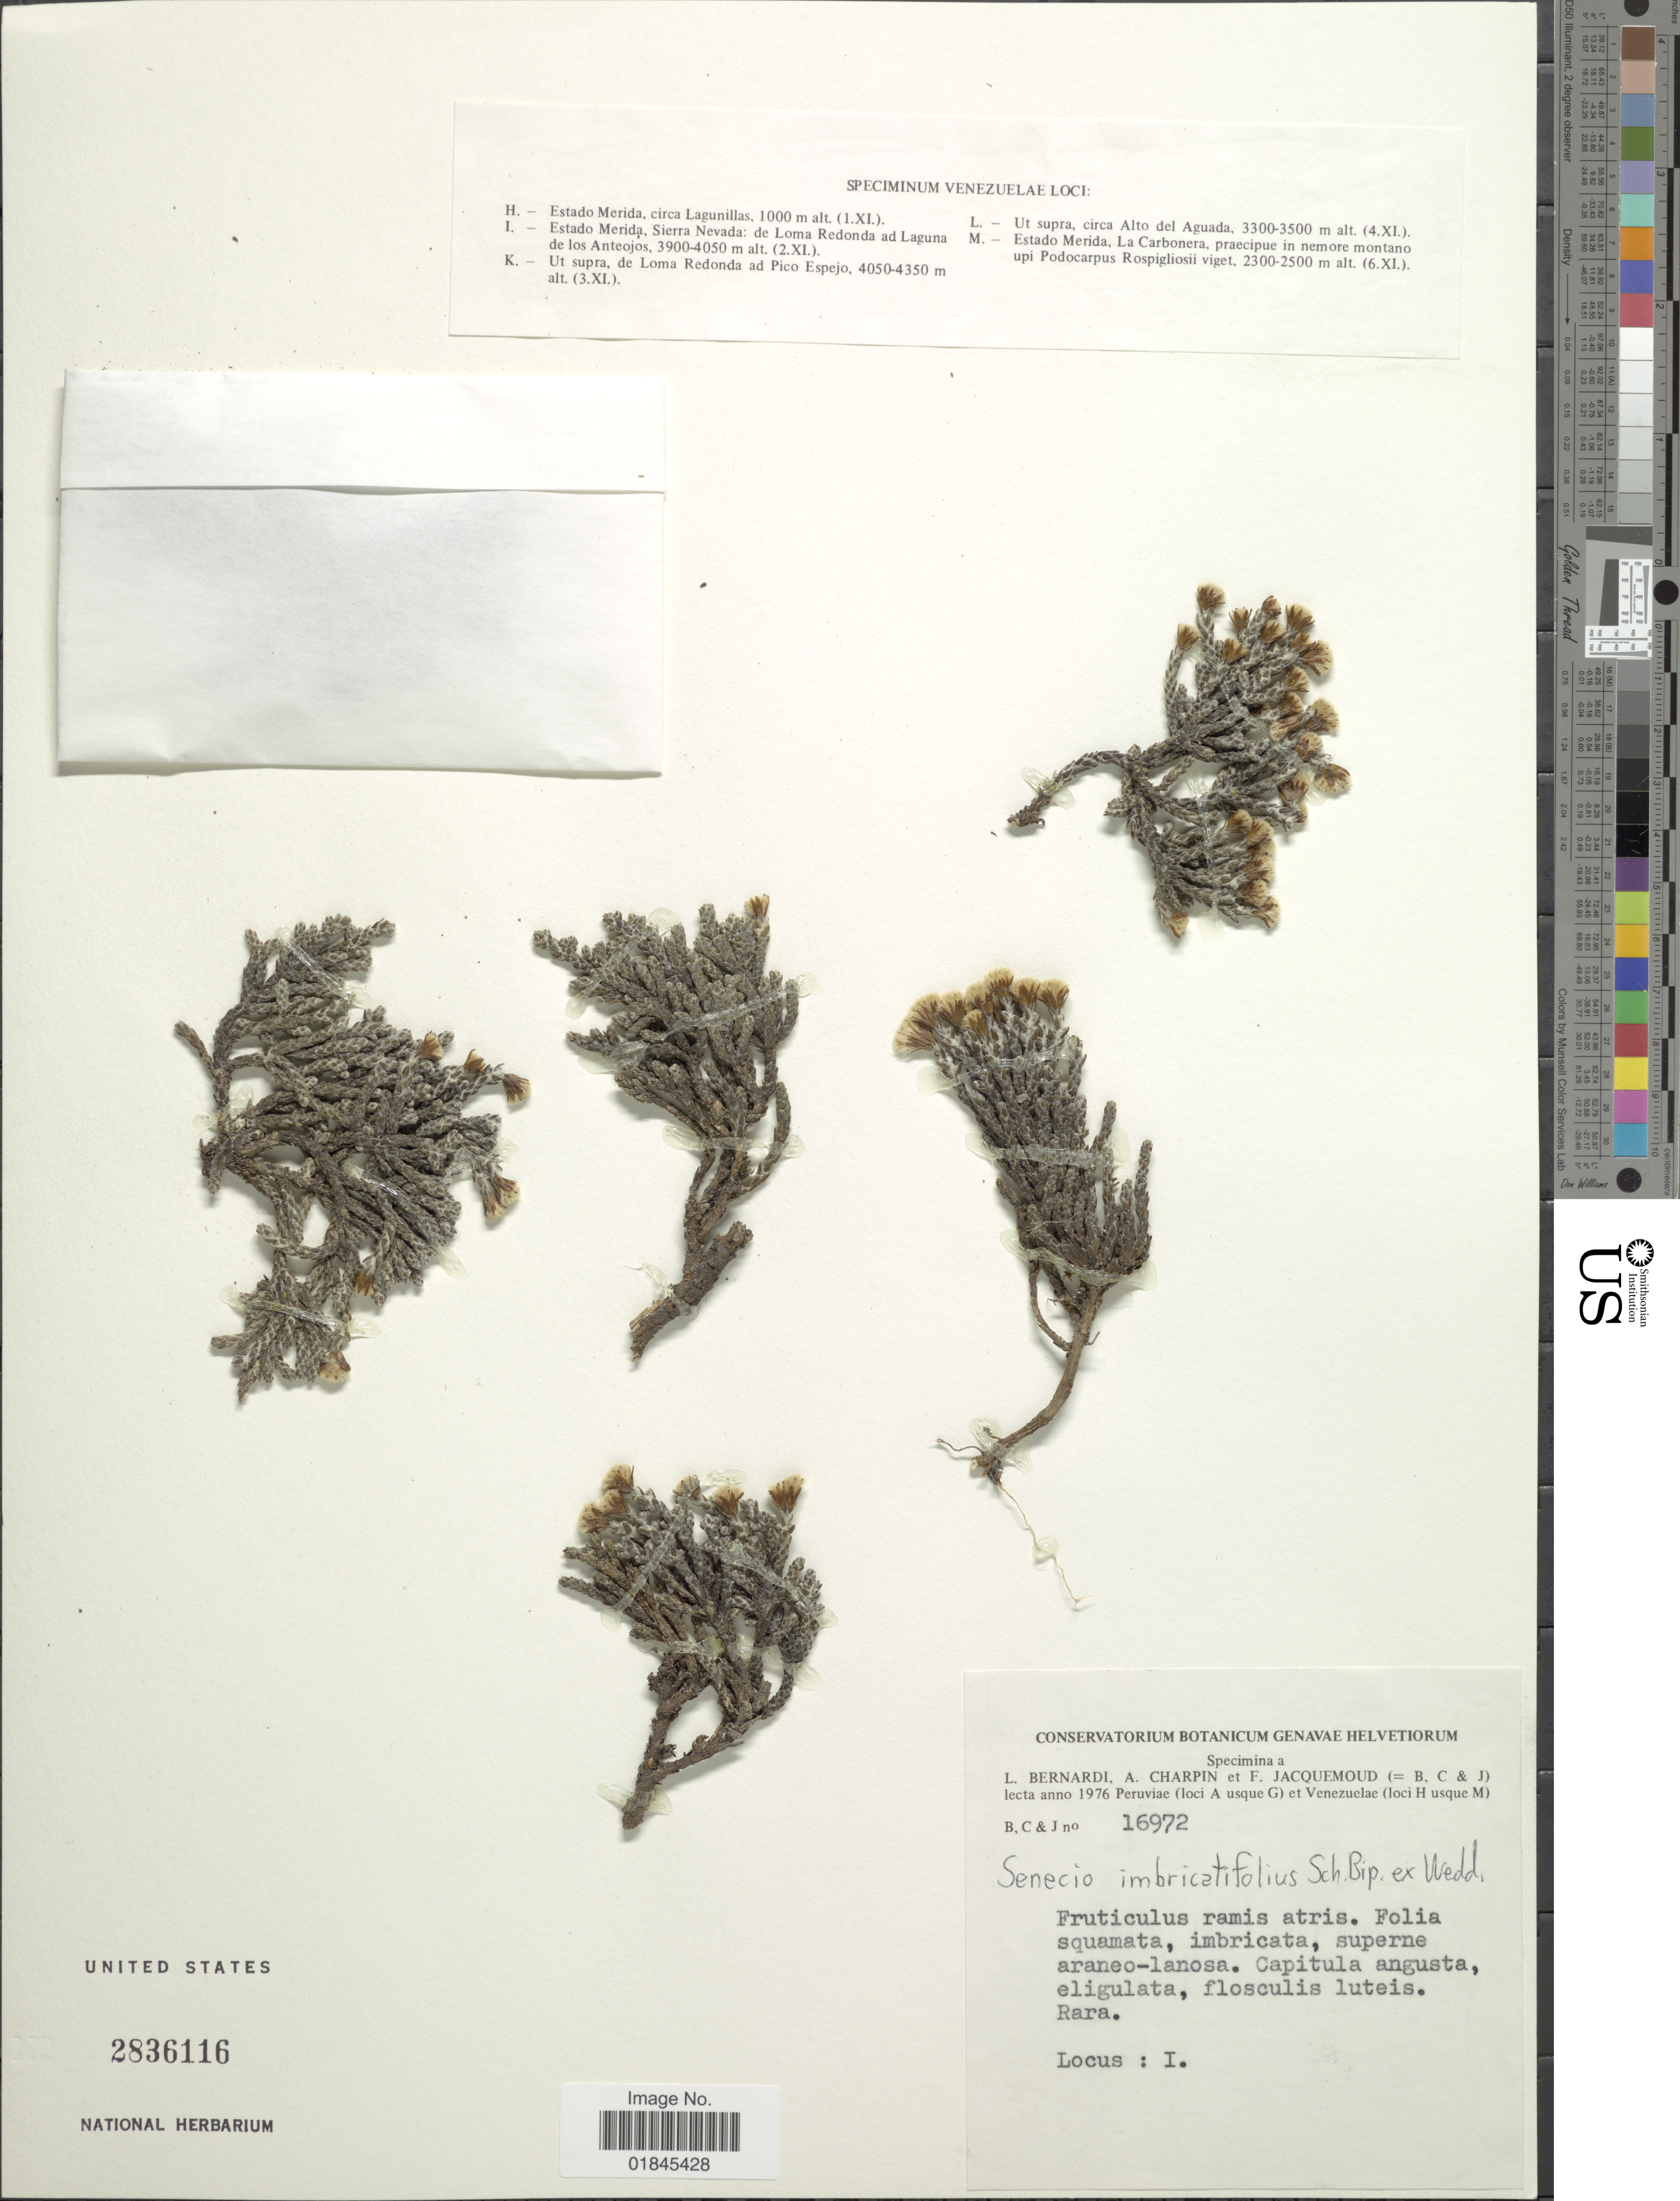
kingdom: Plantae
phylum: Tracheophyta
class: Magnoliopsida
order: Asterales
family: Asteraceae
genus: Pentacalia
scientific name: Pentacalia imbricatifolia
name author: (Sch. Bip. ex Wedd.) Cuatrec.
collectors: L. Bernardi, A. Charpin & F. Jacquemoud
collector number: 16972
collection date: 1976-11-02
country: Venezuela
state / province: Mérida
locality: Estado Merida, Sierra Nevada: de Loma Redonda ad Laguna de los Anteojos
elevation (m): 3900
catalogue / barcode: US 2836116